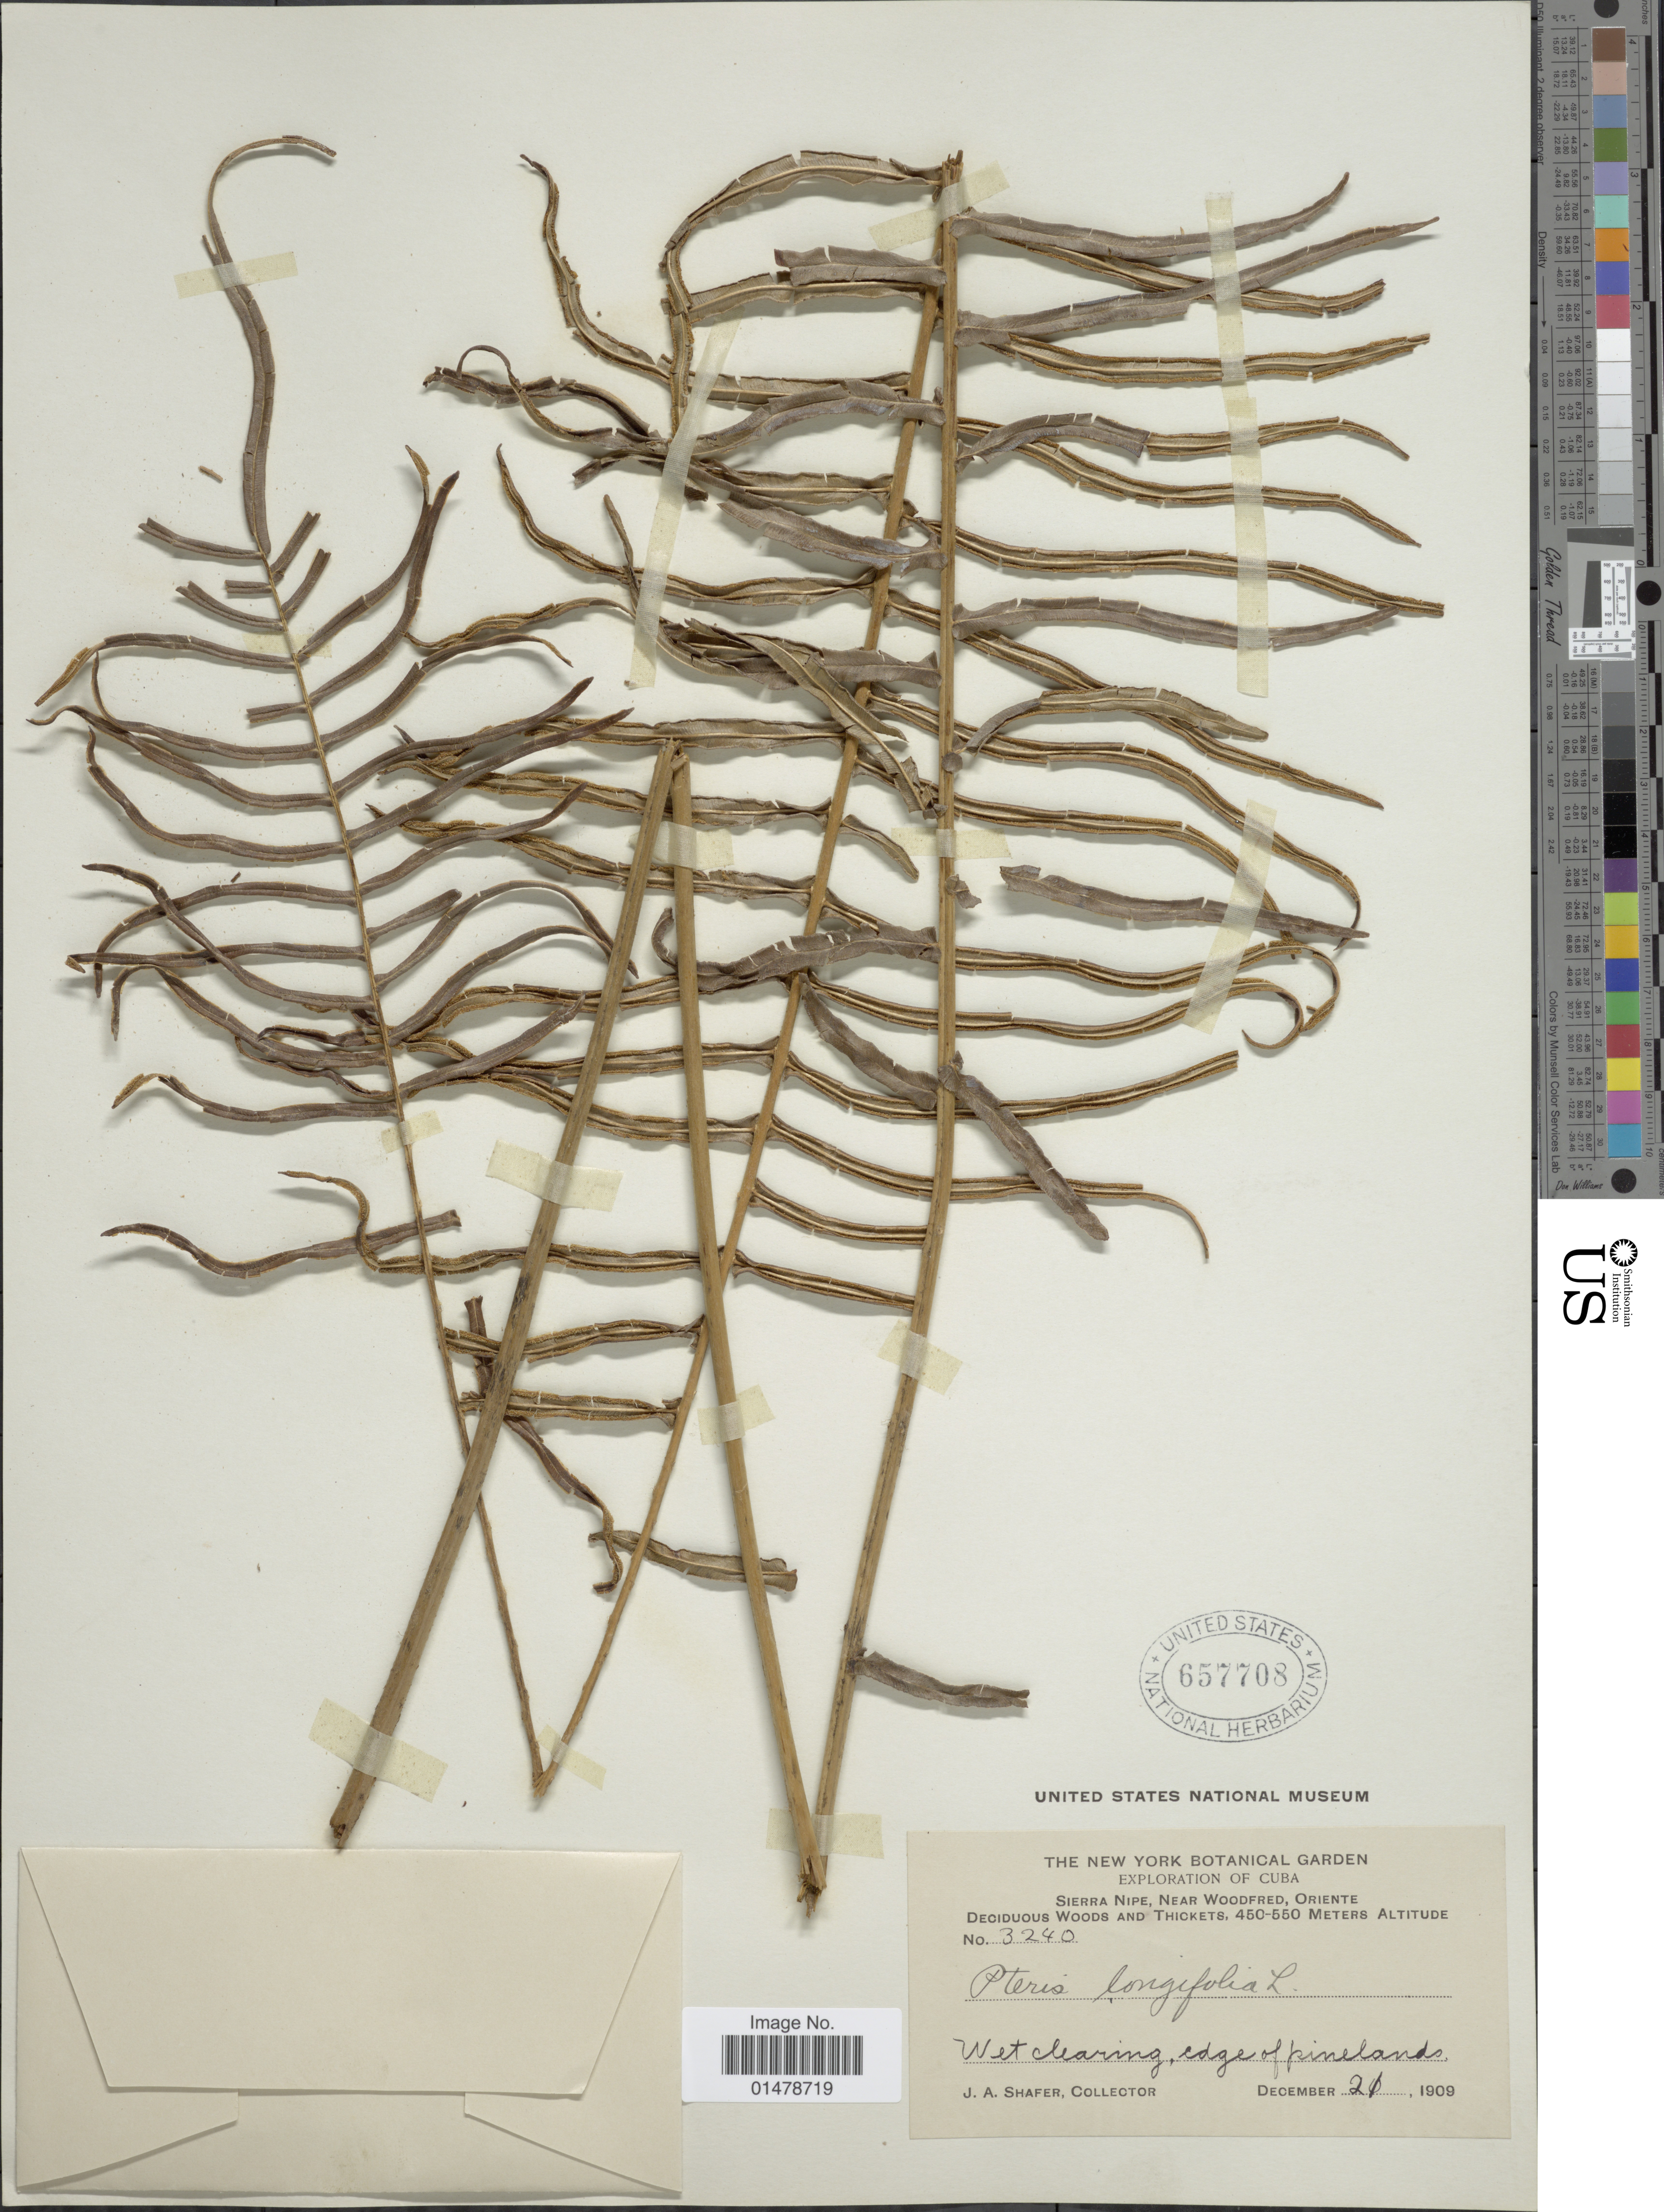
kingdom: Plantae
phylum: Tracheophyta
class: Polypodiopsida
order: Polypodiales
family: Pteridaceae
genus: Pteris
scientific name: Pteris longifolia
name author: L.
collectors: J. A. Shafer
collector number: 3240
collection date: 1909-12-21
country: Cuba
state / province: Oriente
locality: Sierra Nipe, near Woodfred.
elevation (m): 450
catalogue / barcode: US 657708